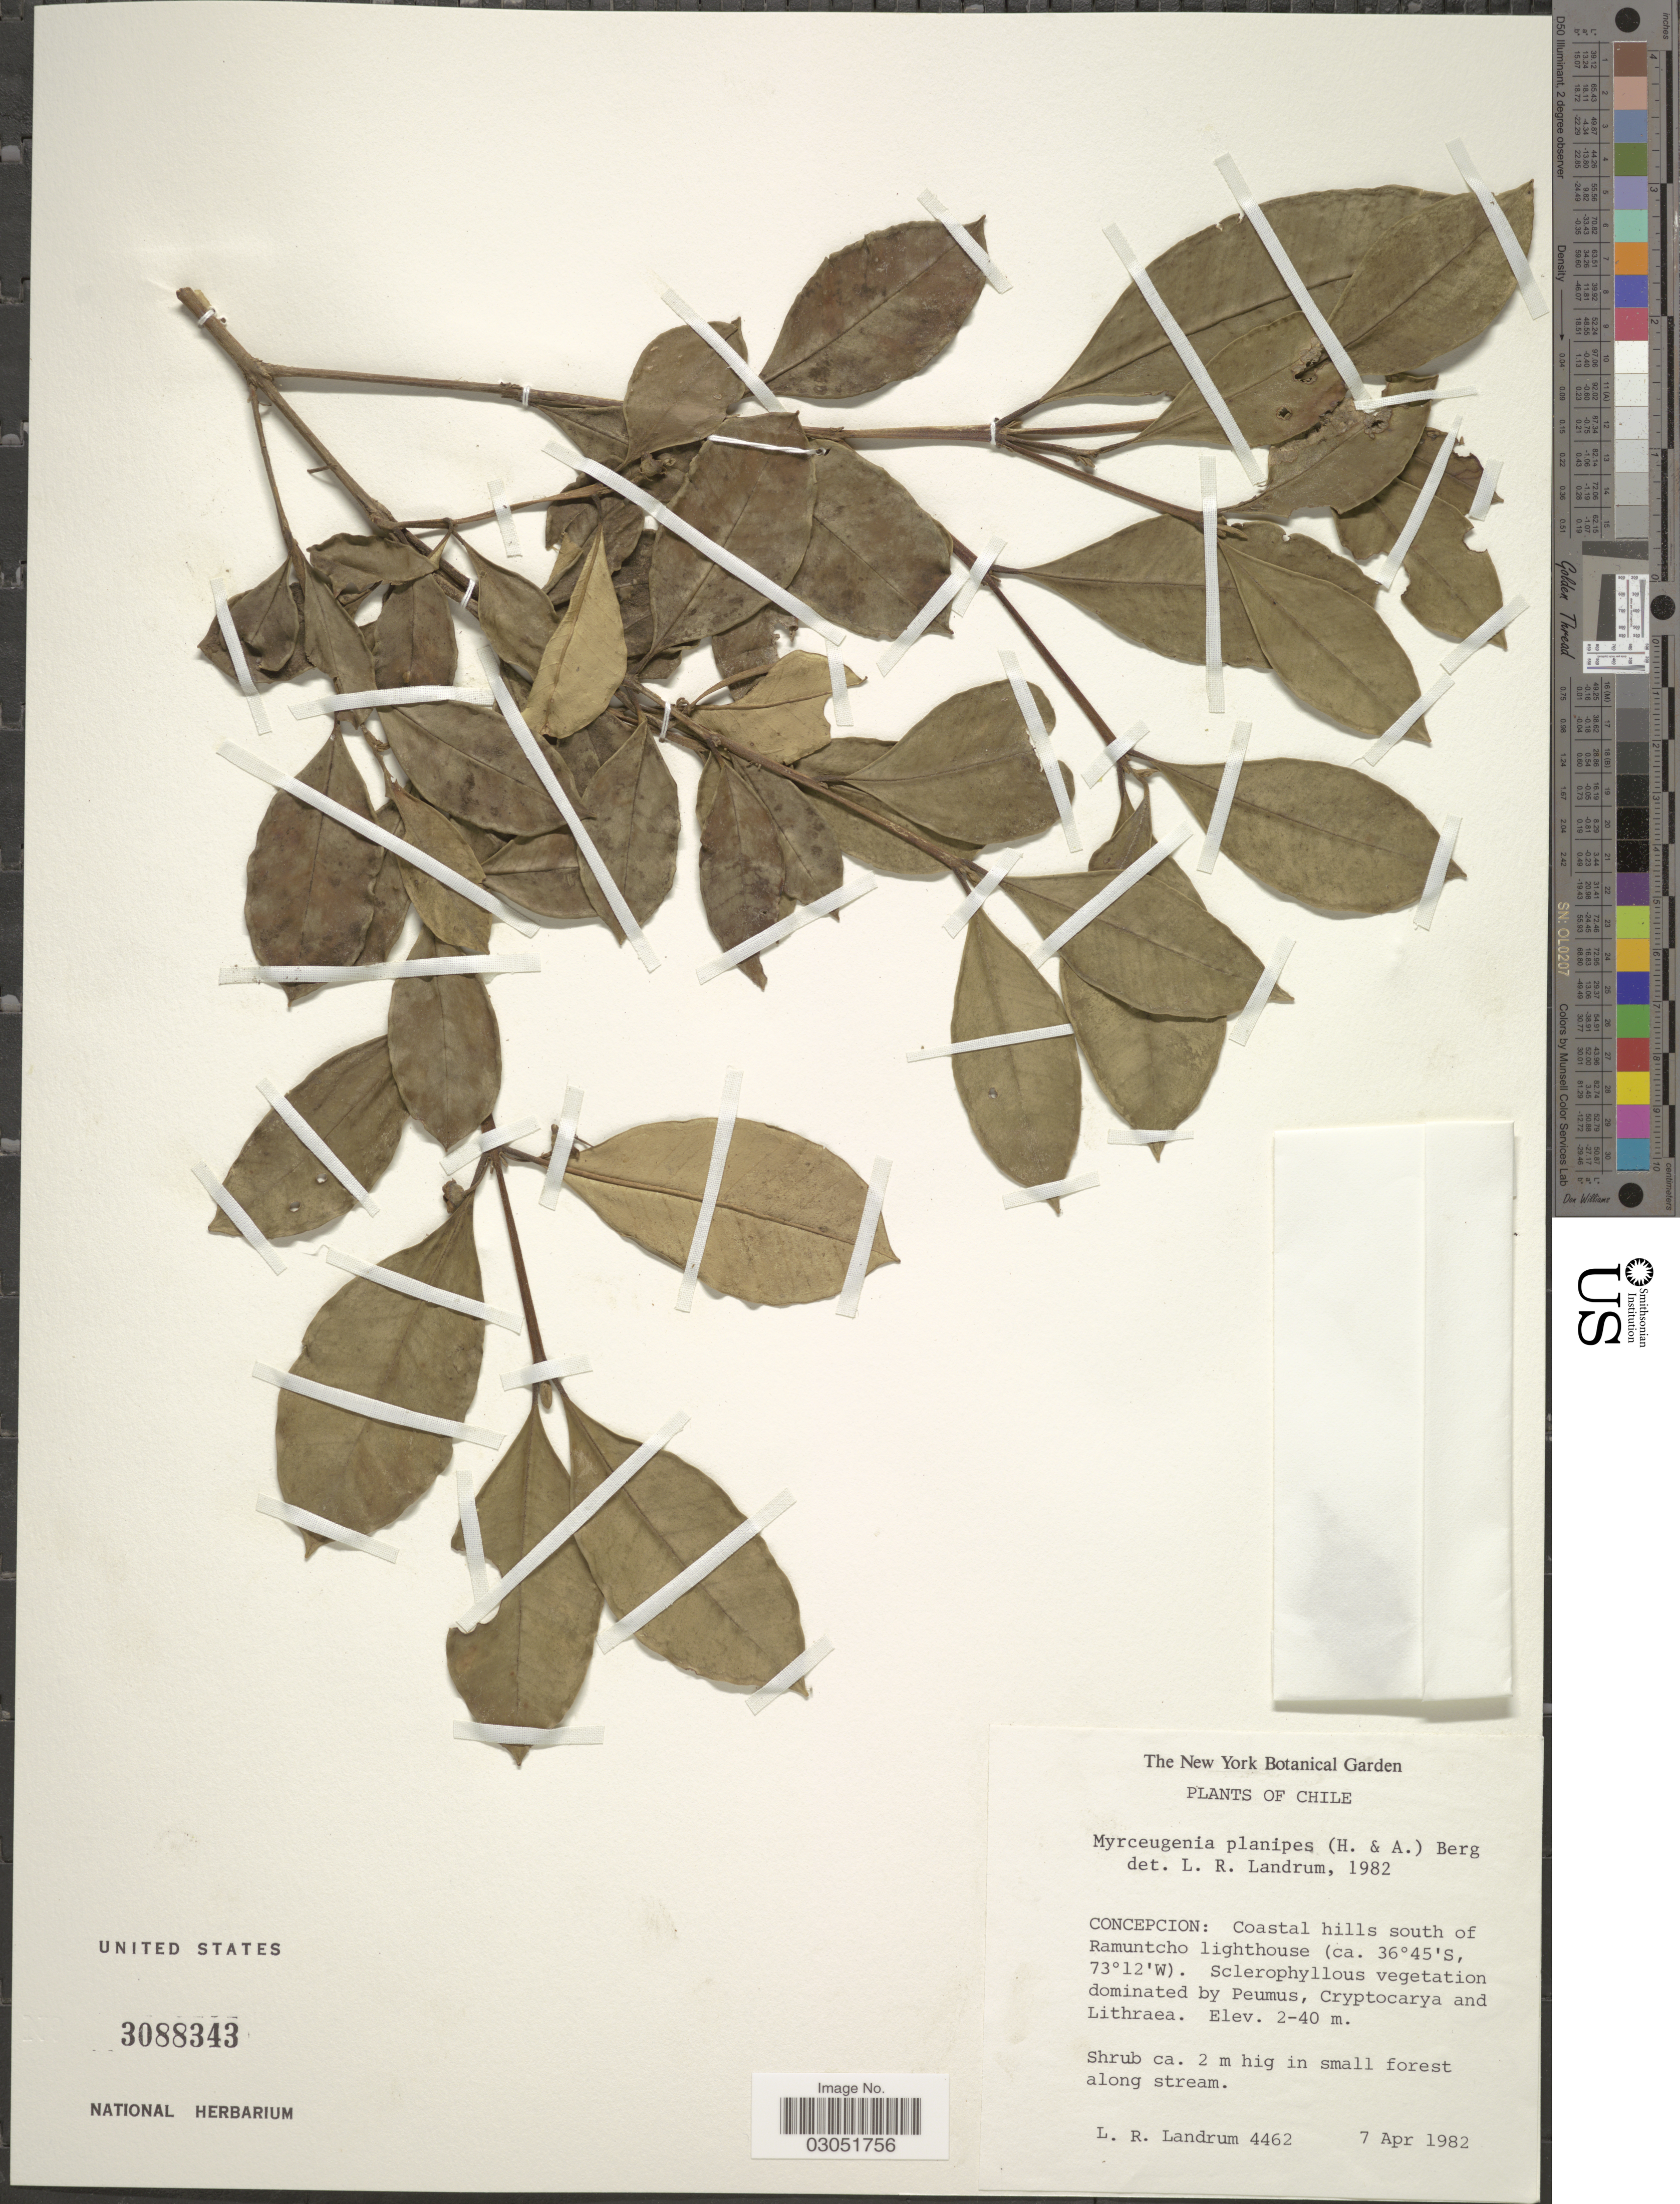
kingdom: Plantae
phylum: Tracheophyta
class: Magnoliopsida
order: Myrtales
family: Myrtaceae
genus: Myrceugenia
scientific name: Myrceugenia planipes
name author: (Hook. & Arn.) O. Berg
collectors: L. R. Landrum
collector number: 4462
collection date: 1982-04-07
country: Chile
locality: Concepcion: Coastal hills south of Ramuntcho lighthouse.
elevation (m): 2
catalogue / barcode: US 3088343